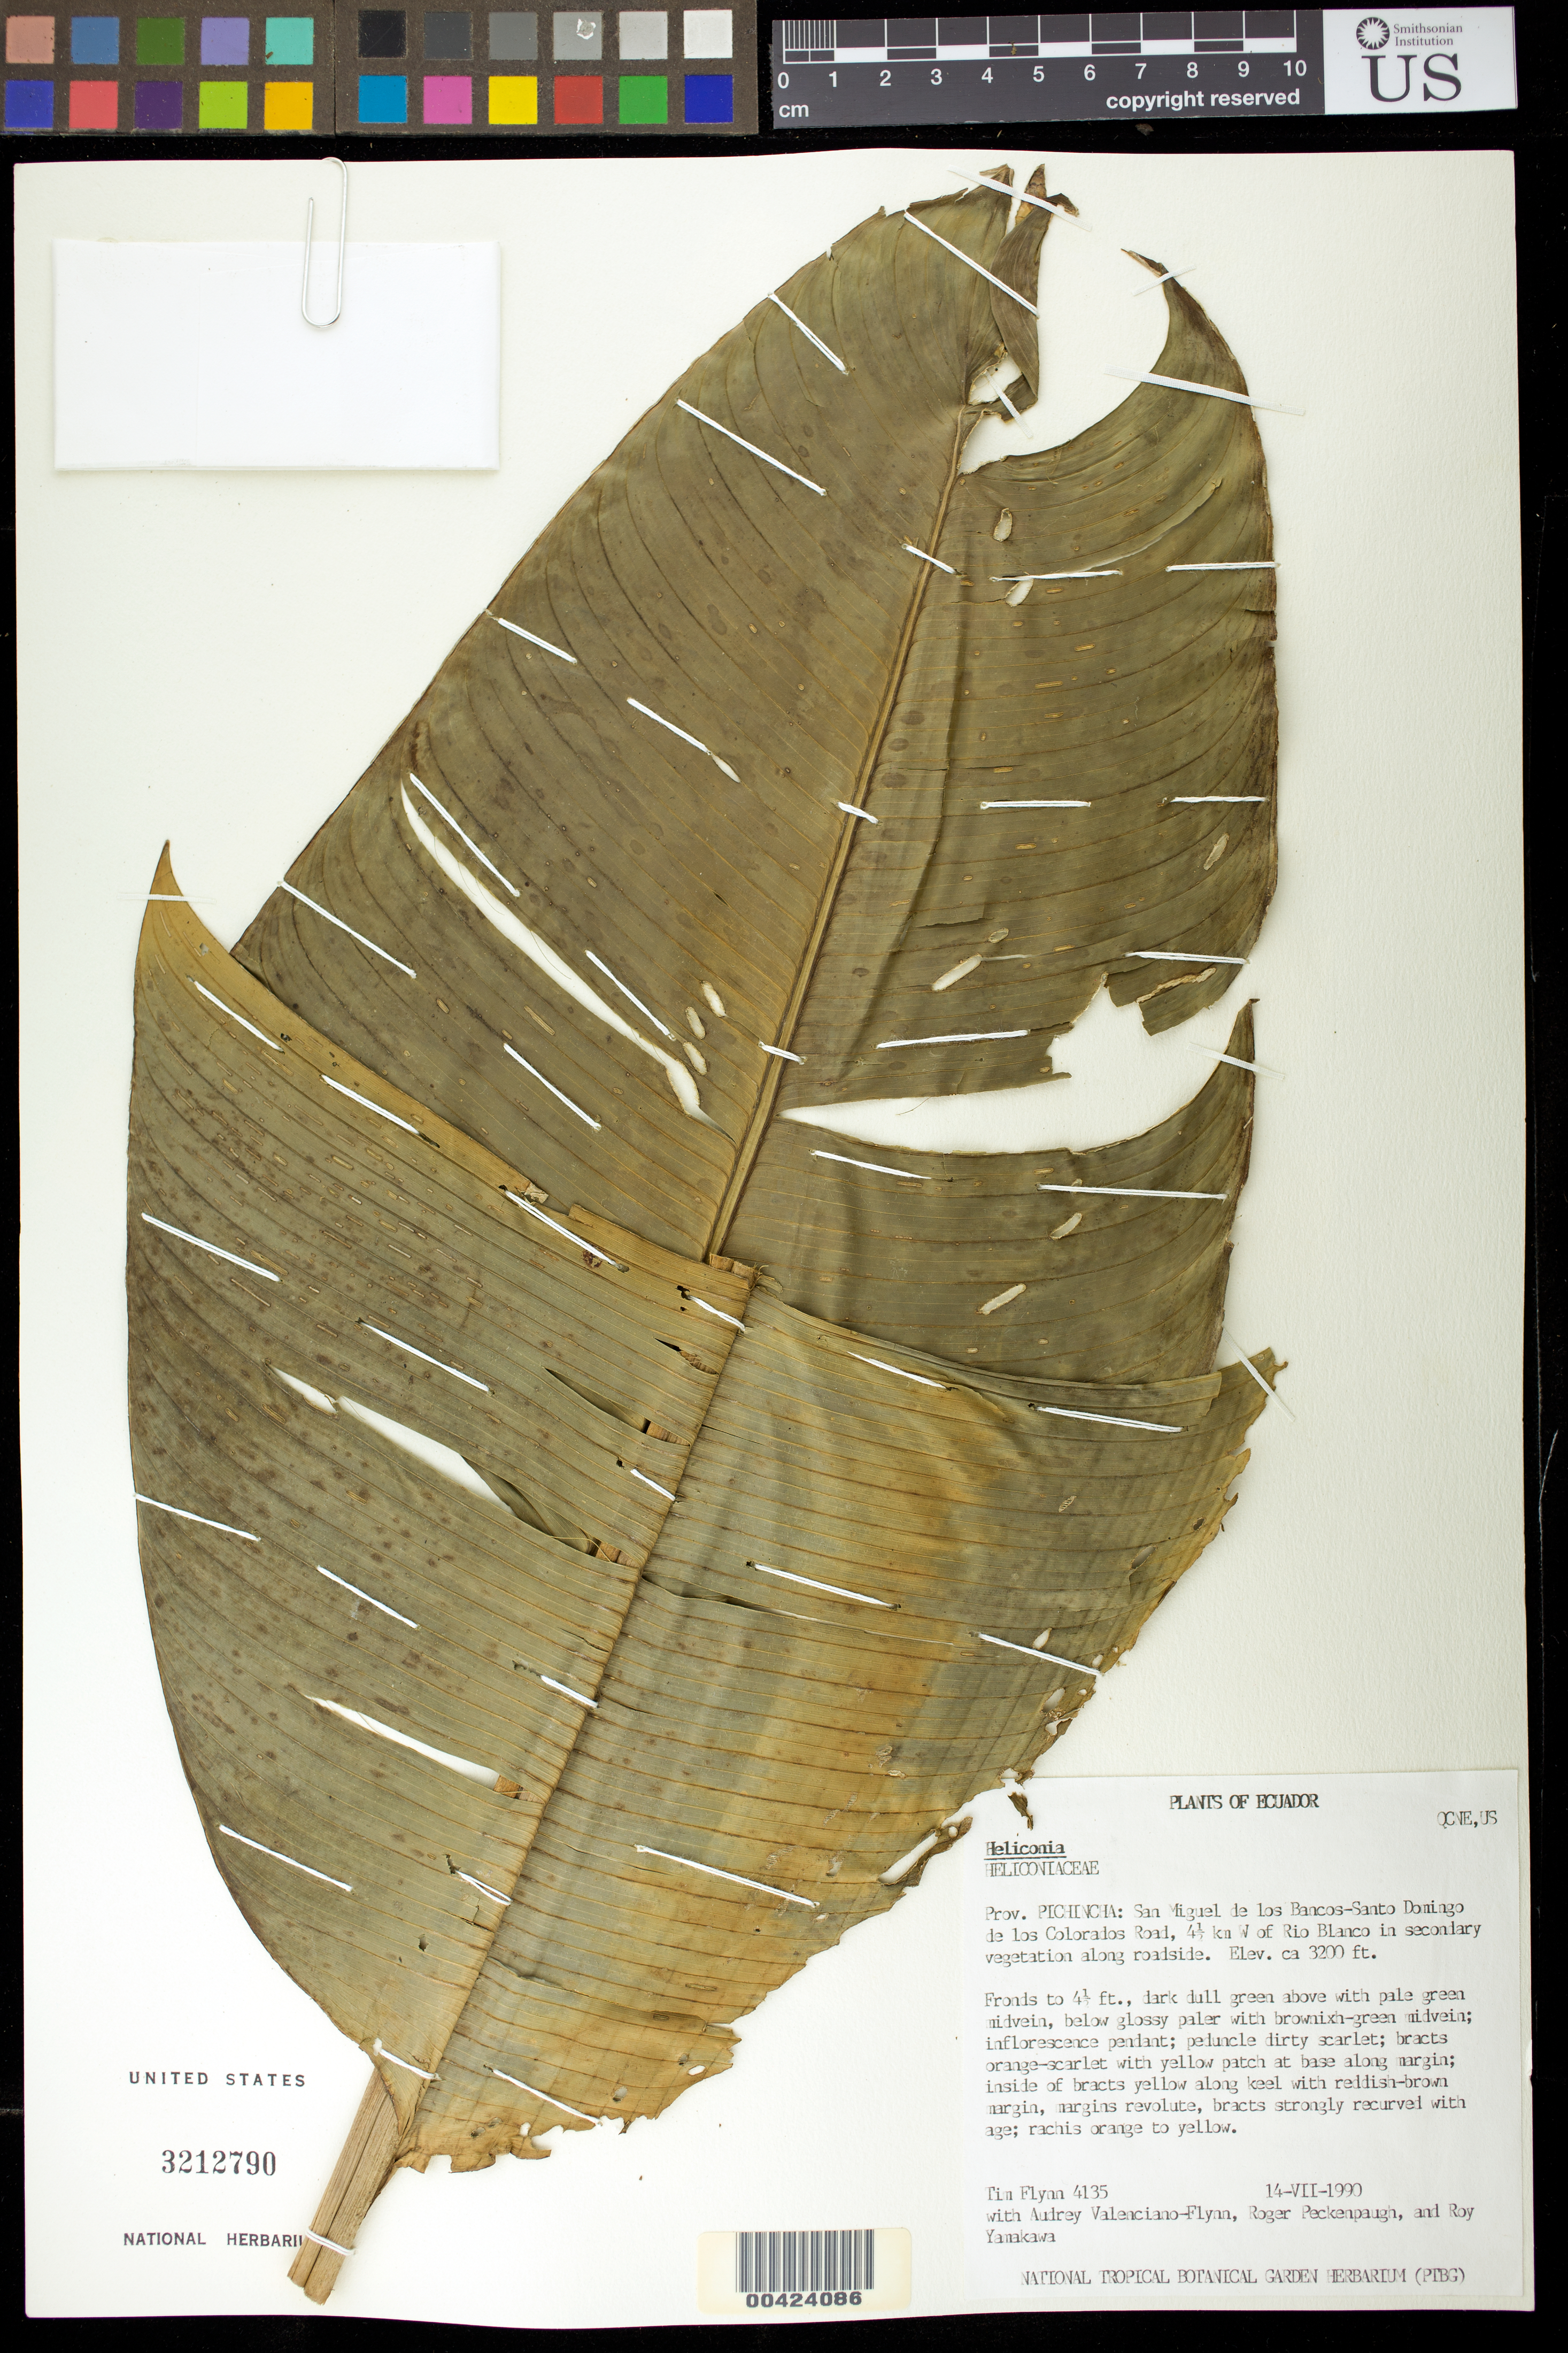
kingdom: Plantae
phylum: Tracheophyta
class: Liliopsida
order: Zingiberales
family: Heliconiaceae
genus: Heliconia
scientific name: Heliconia fragilis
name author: Abalo & G. Morales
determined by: Kress, W. J., (US), Smithsonian Institution - National Museum of Natural History (UNITED STATES)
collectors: T. W. Flynn, A. V. Flynn, R. Peckinpaugh & R. Yamakawa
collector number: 4135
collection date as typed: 14 Jul 1990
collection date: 1990-07-14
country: Ecuador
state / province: Pichincha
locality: Sal Miguel de los Bancos - Santo Domingo de los Colorados rd; 4.5 km W of Rio Blanco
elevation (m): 975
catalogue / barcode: US 3212790